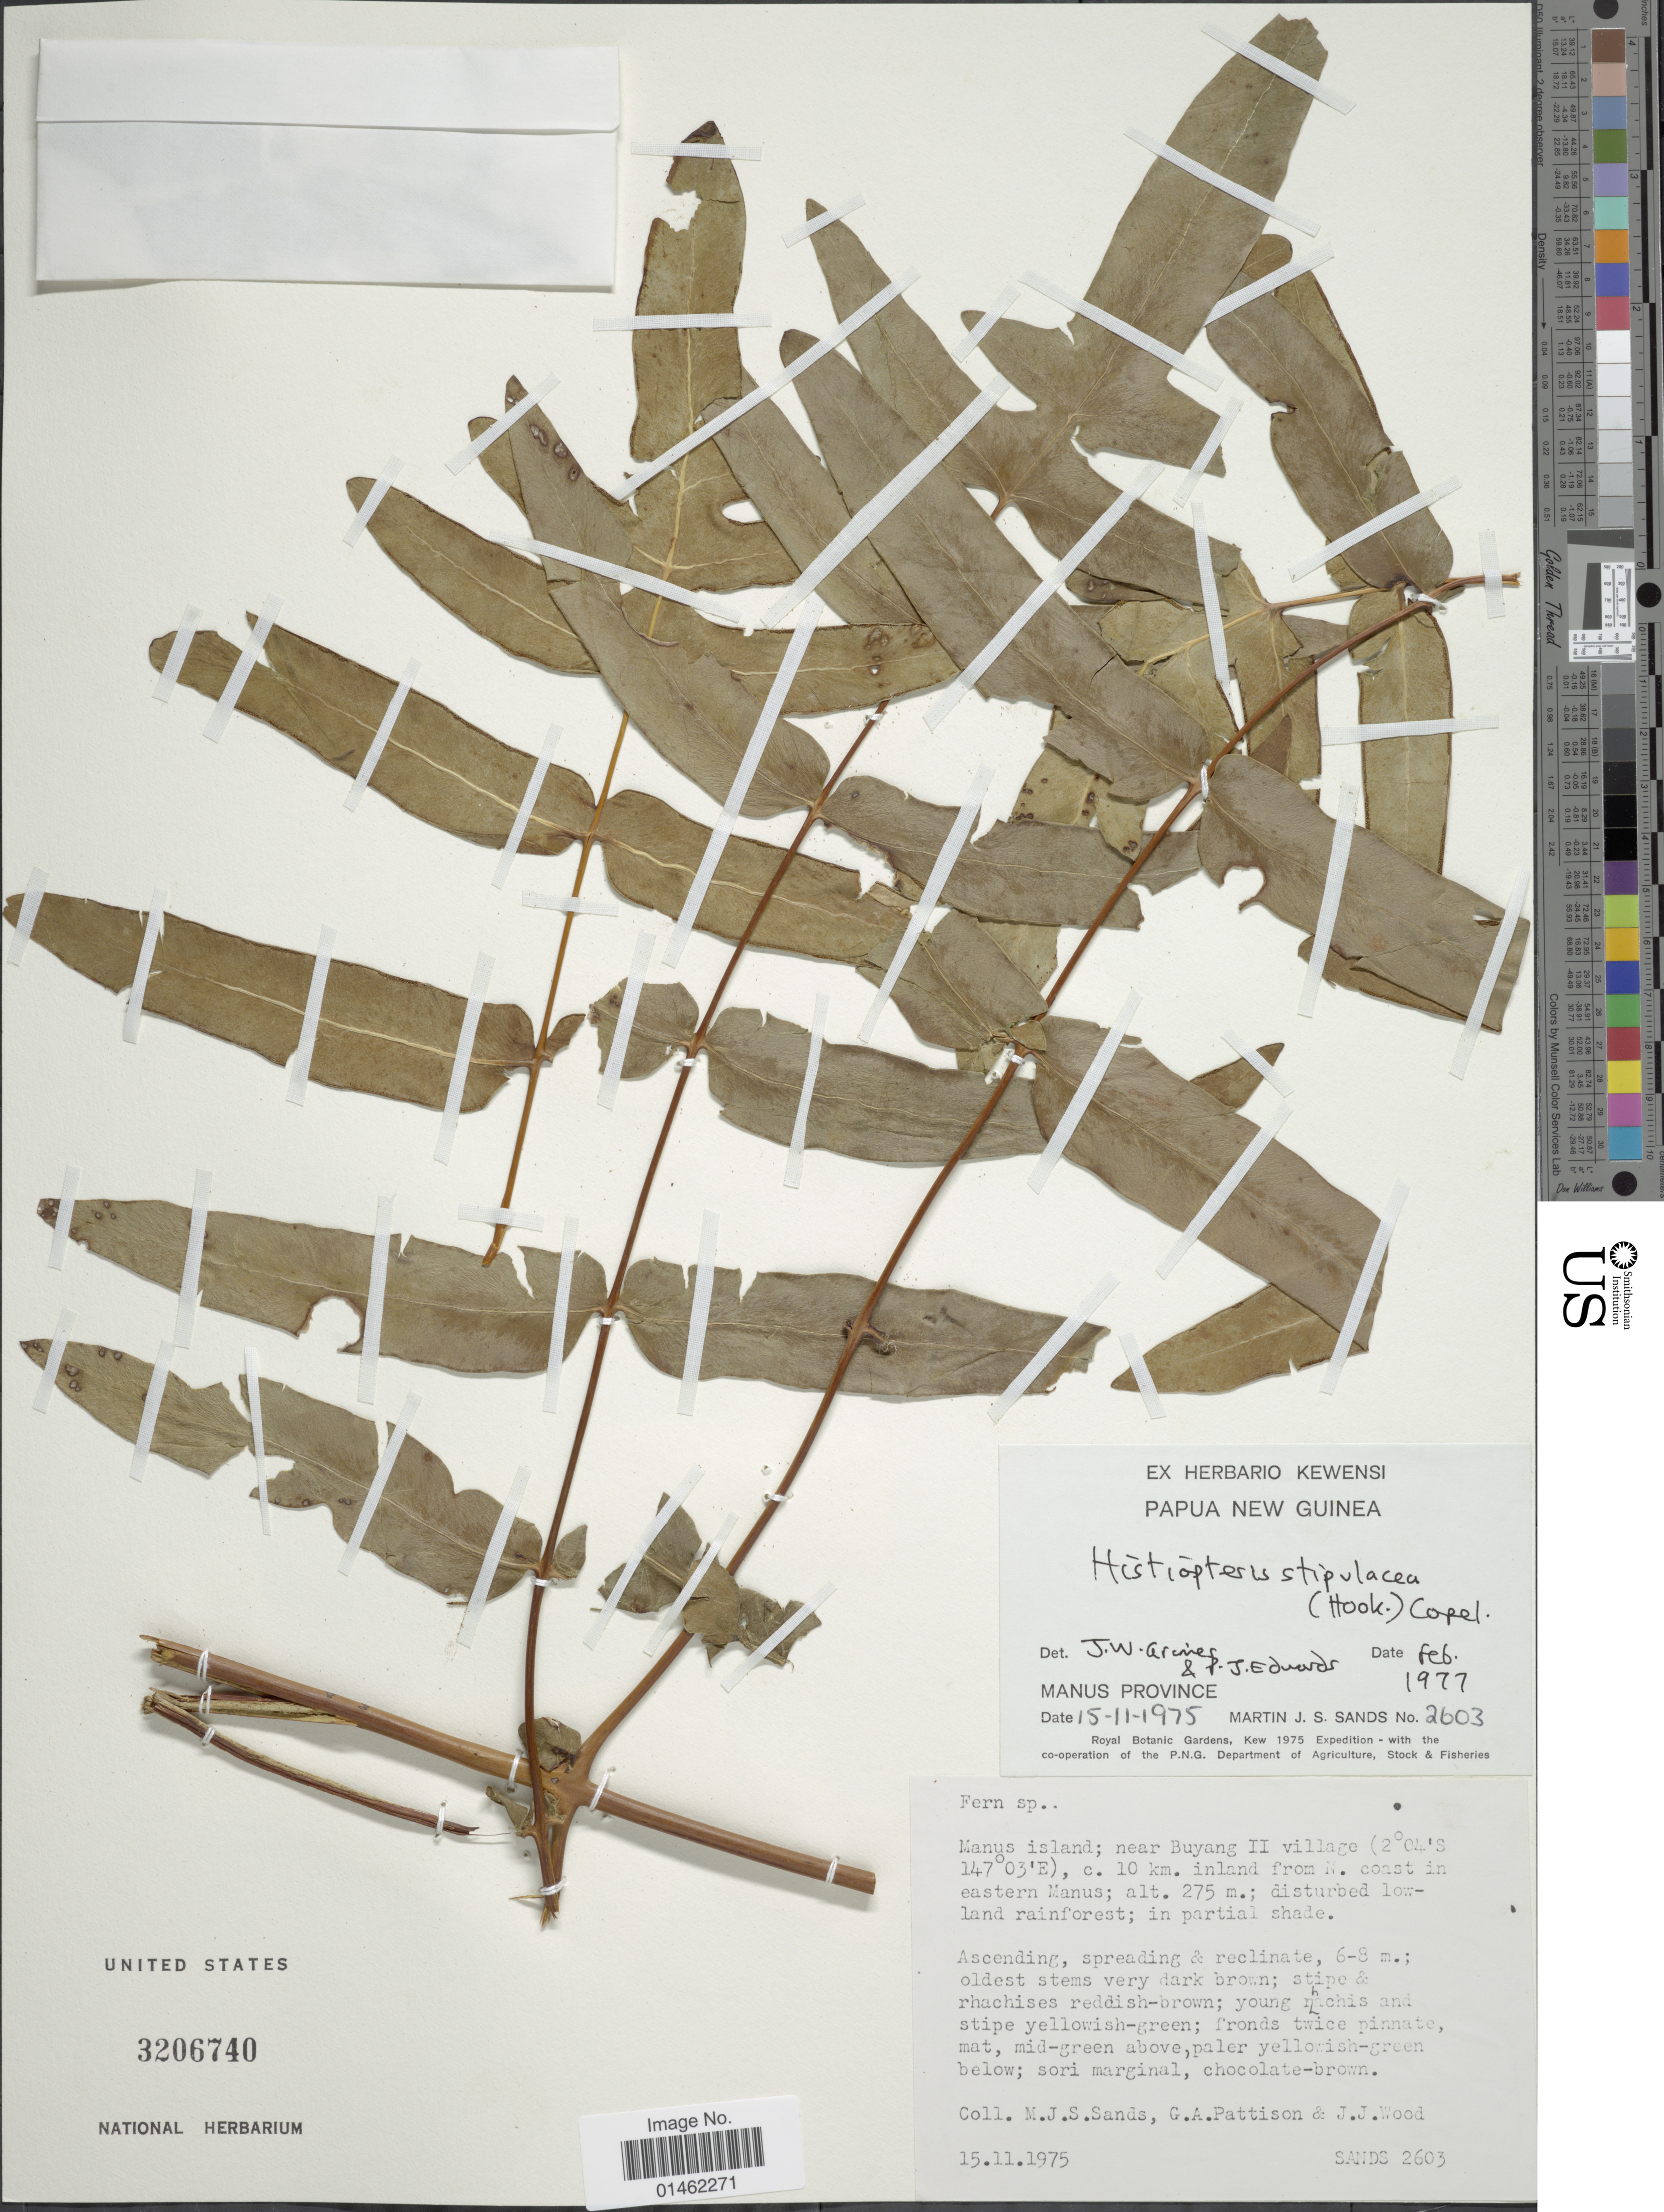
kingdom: Plantae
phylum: Tracheophyta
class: Polypodiopsida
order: Polypodiales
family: Dennstaedtiaceae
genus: Histiopteris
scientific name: Histiopteris stipulacea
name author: (Hook.) Copel.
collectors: M. Sands, G. Pattison & J. Wood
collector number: SANDS 2603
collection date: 1975-11-15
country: Papua New Guinea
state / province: Manus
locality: Manus Island: near Buyang II village, c. 10 km. inland from N coast in eastern Manus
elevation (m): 275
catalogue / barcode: US 3206740